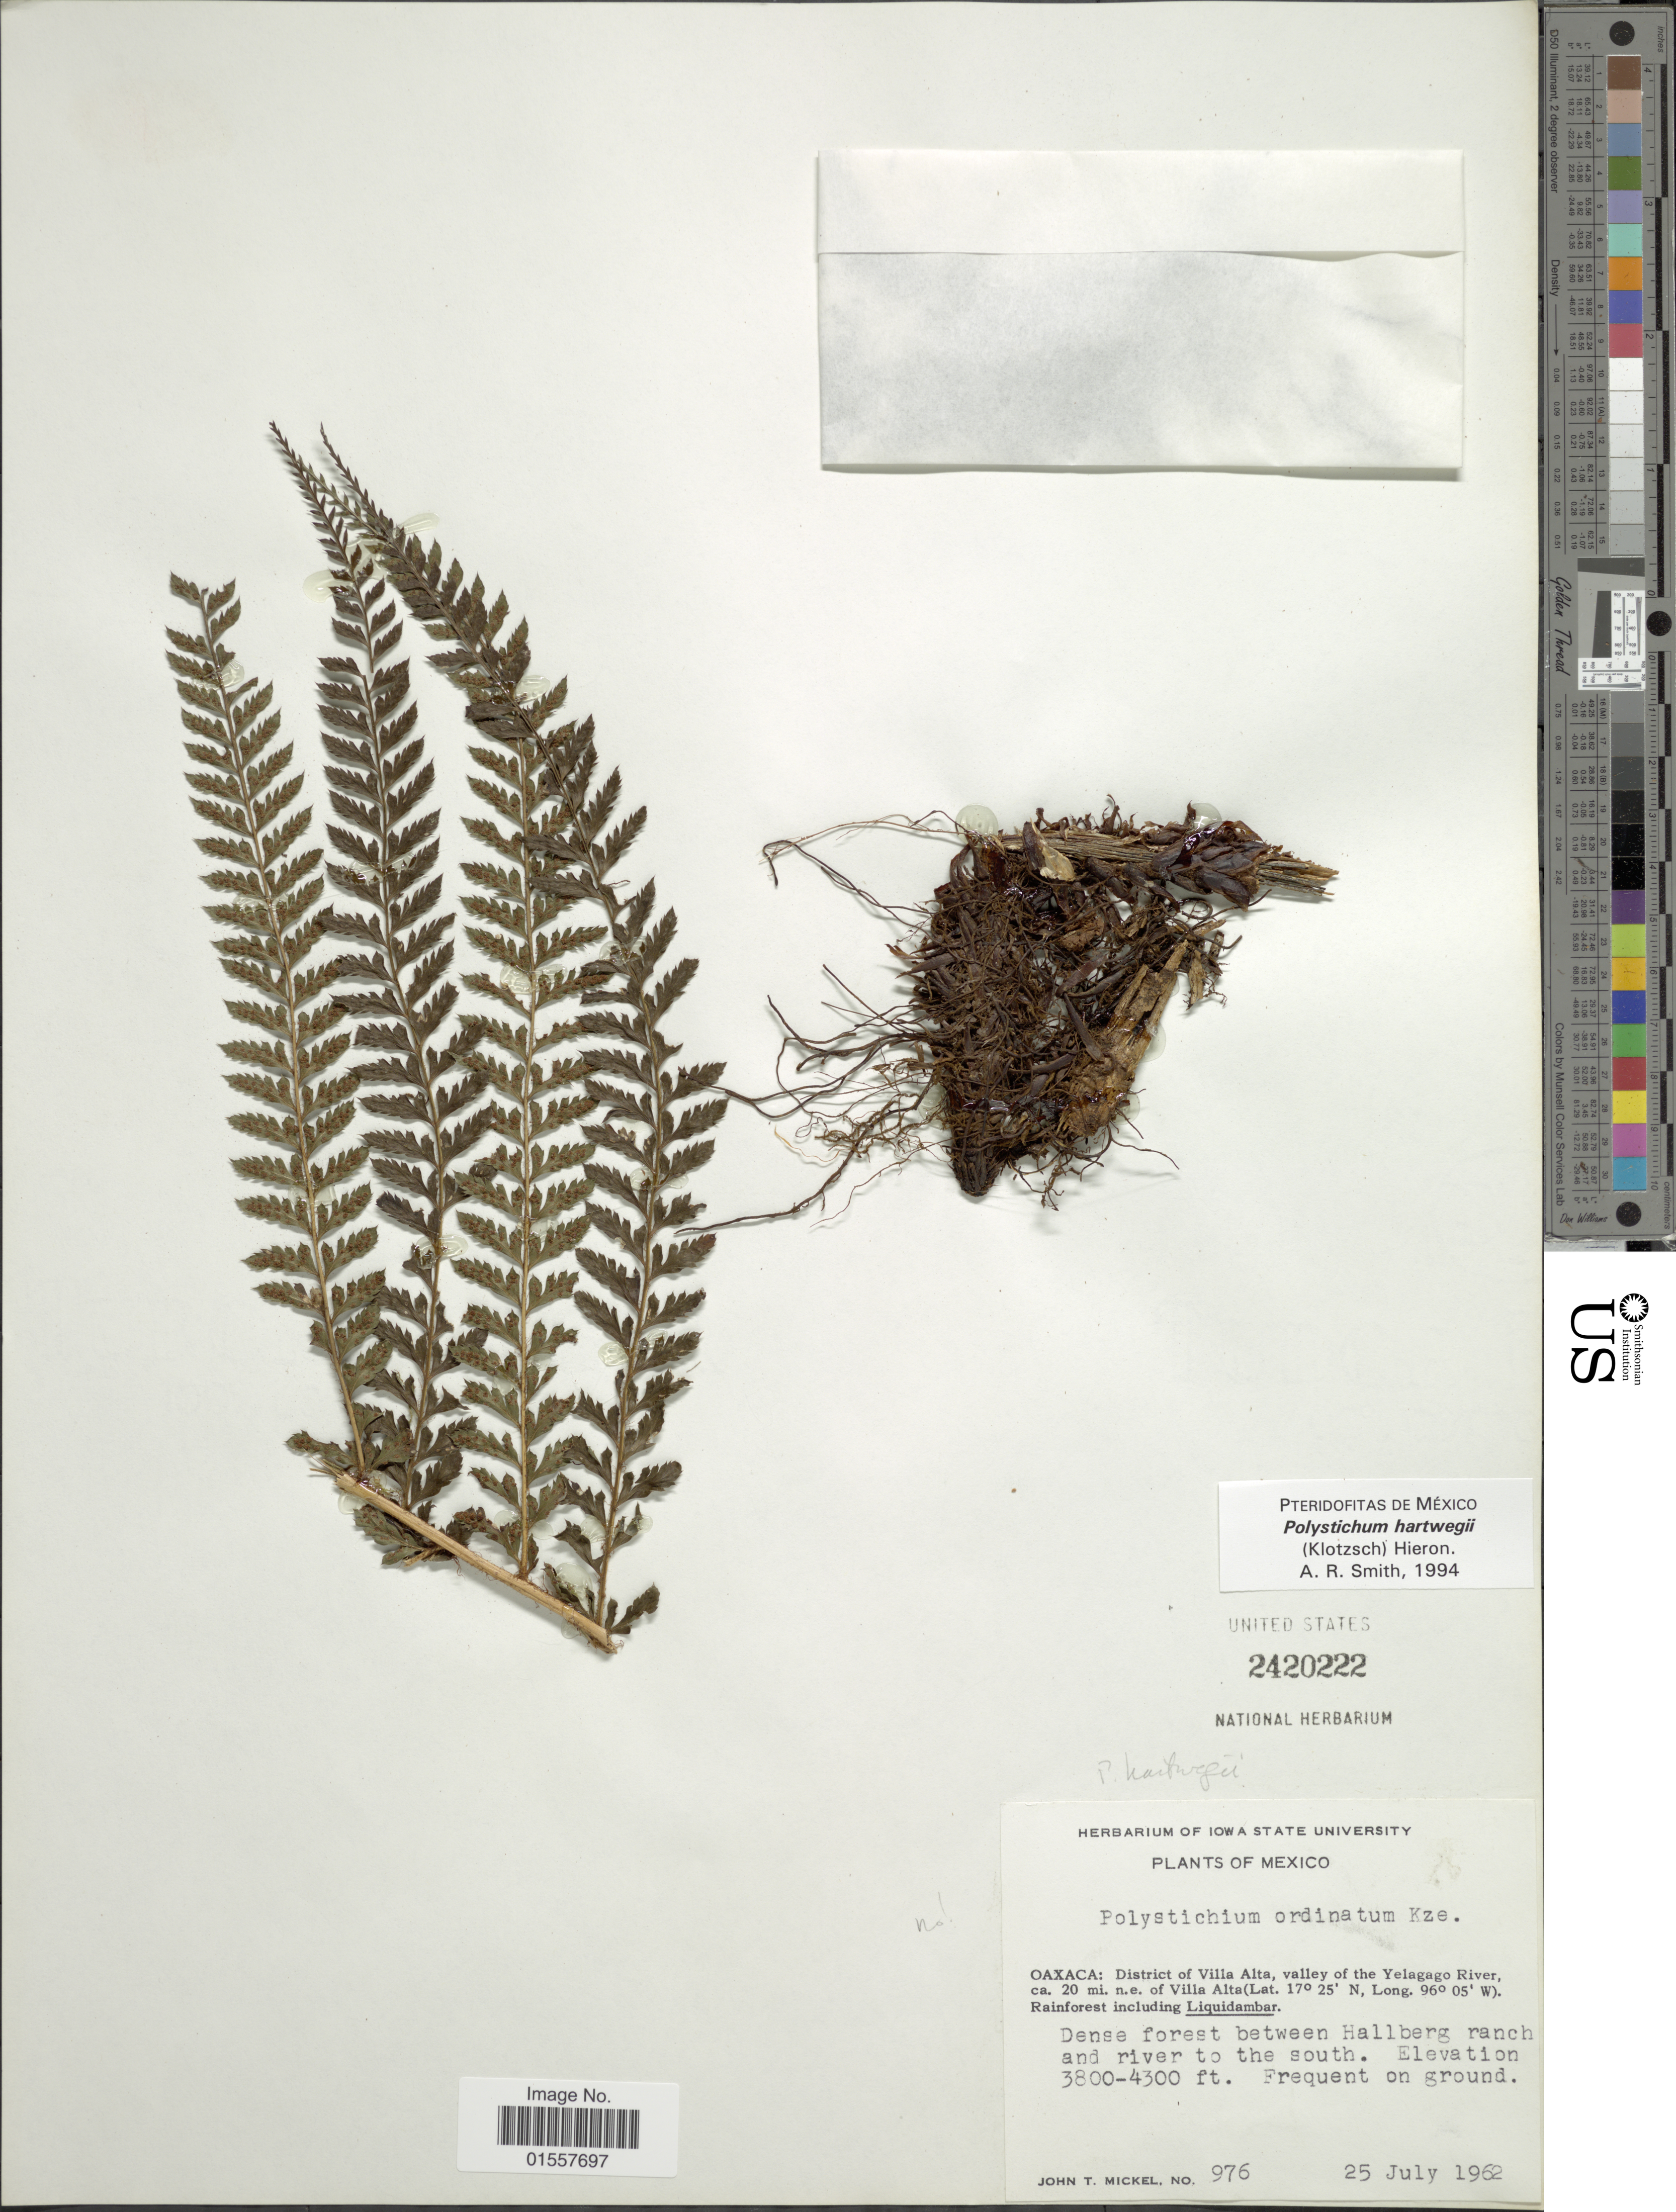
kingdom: Plantae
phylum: Tracheophyta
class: Polypodiopsida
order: Polypodiales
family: Dryopteridaceae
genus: Polystichum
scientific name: Polystichum hartwegii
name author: (Klotzsch) Hieron.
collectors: J. T. Mickel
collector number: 976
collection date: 1962-07-25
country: Mexico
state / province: Oaxaca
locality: Oaxaca: District of Villa Alta, valley of the Yelagago River, ca. 20 mi. n.e. of Villa Alta, dense forest between Hallberg ranch and river to the south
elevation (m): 1158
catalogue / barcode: US 2420222